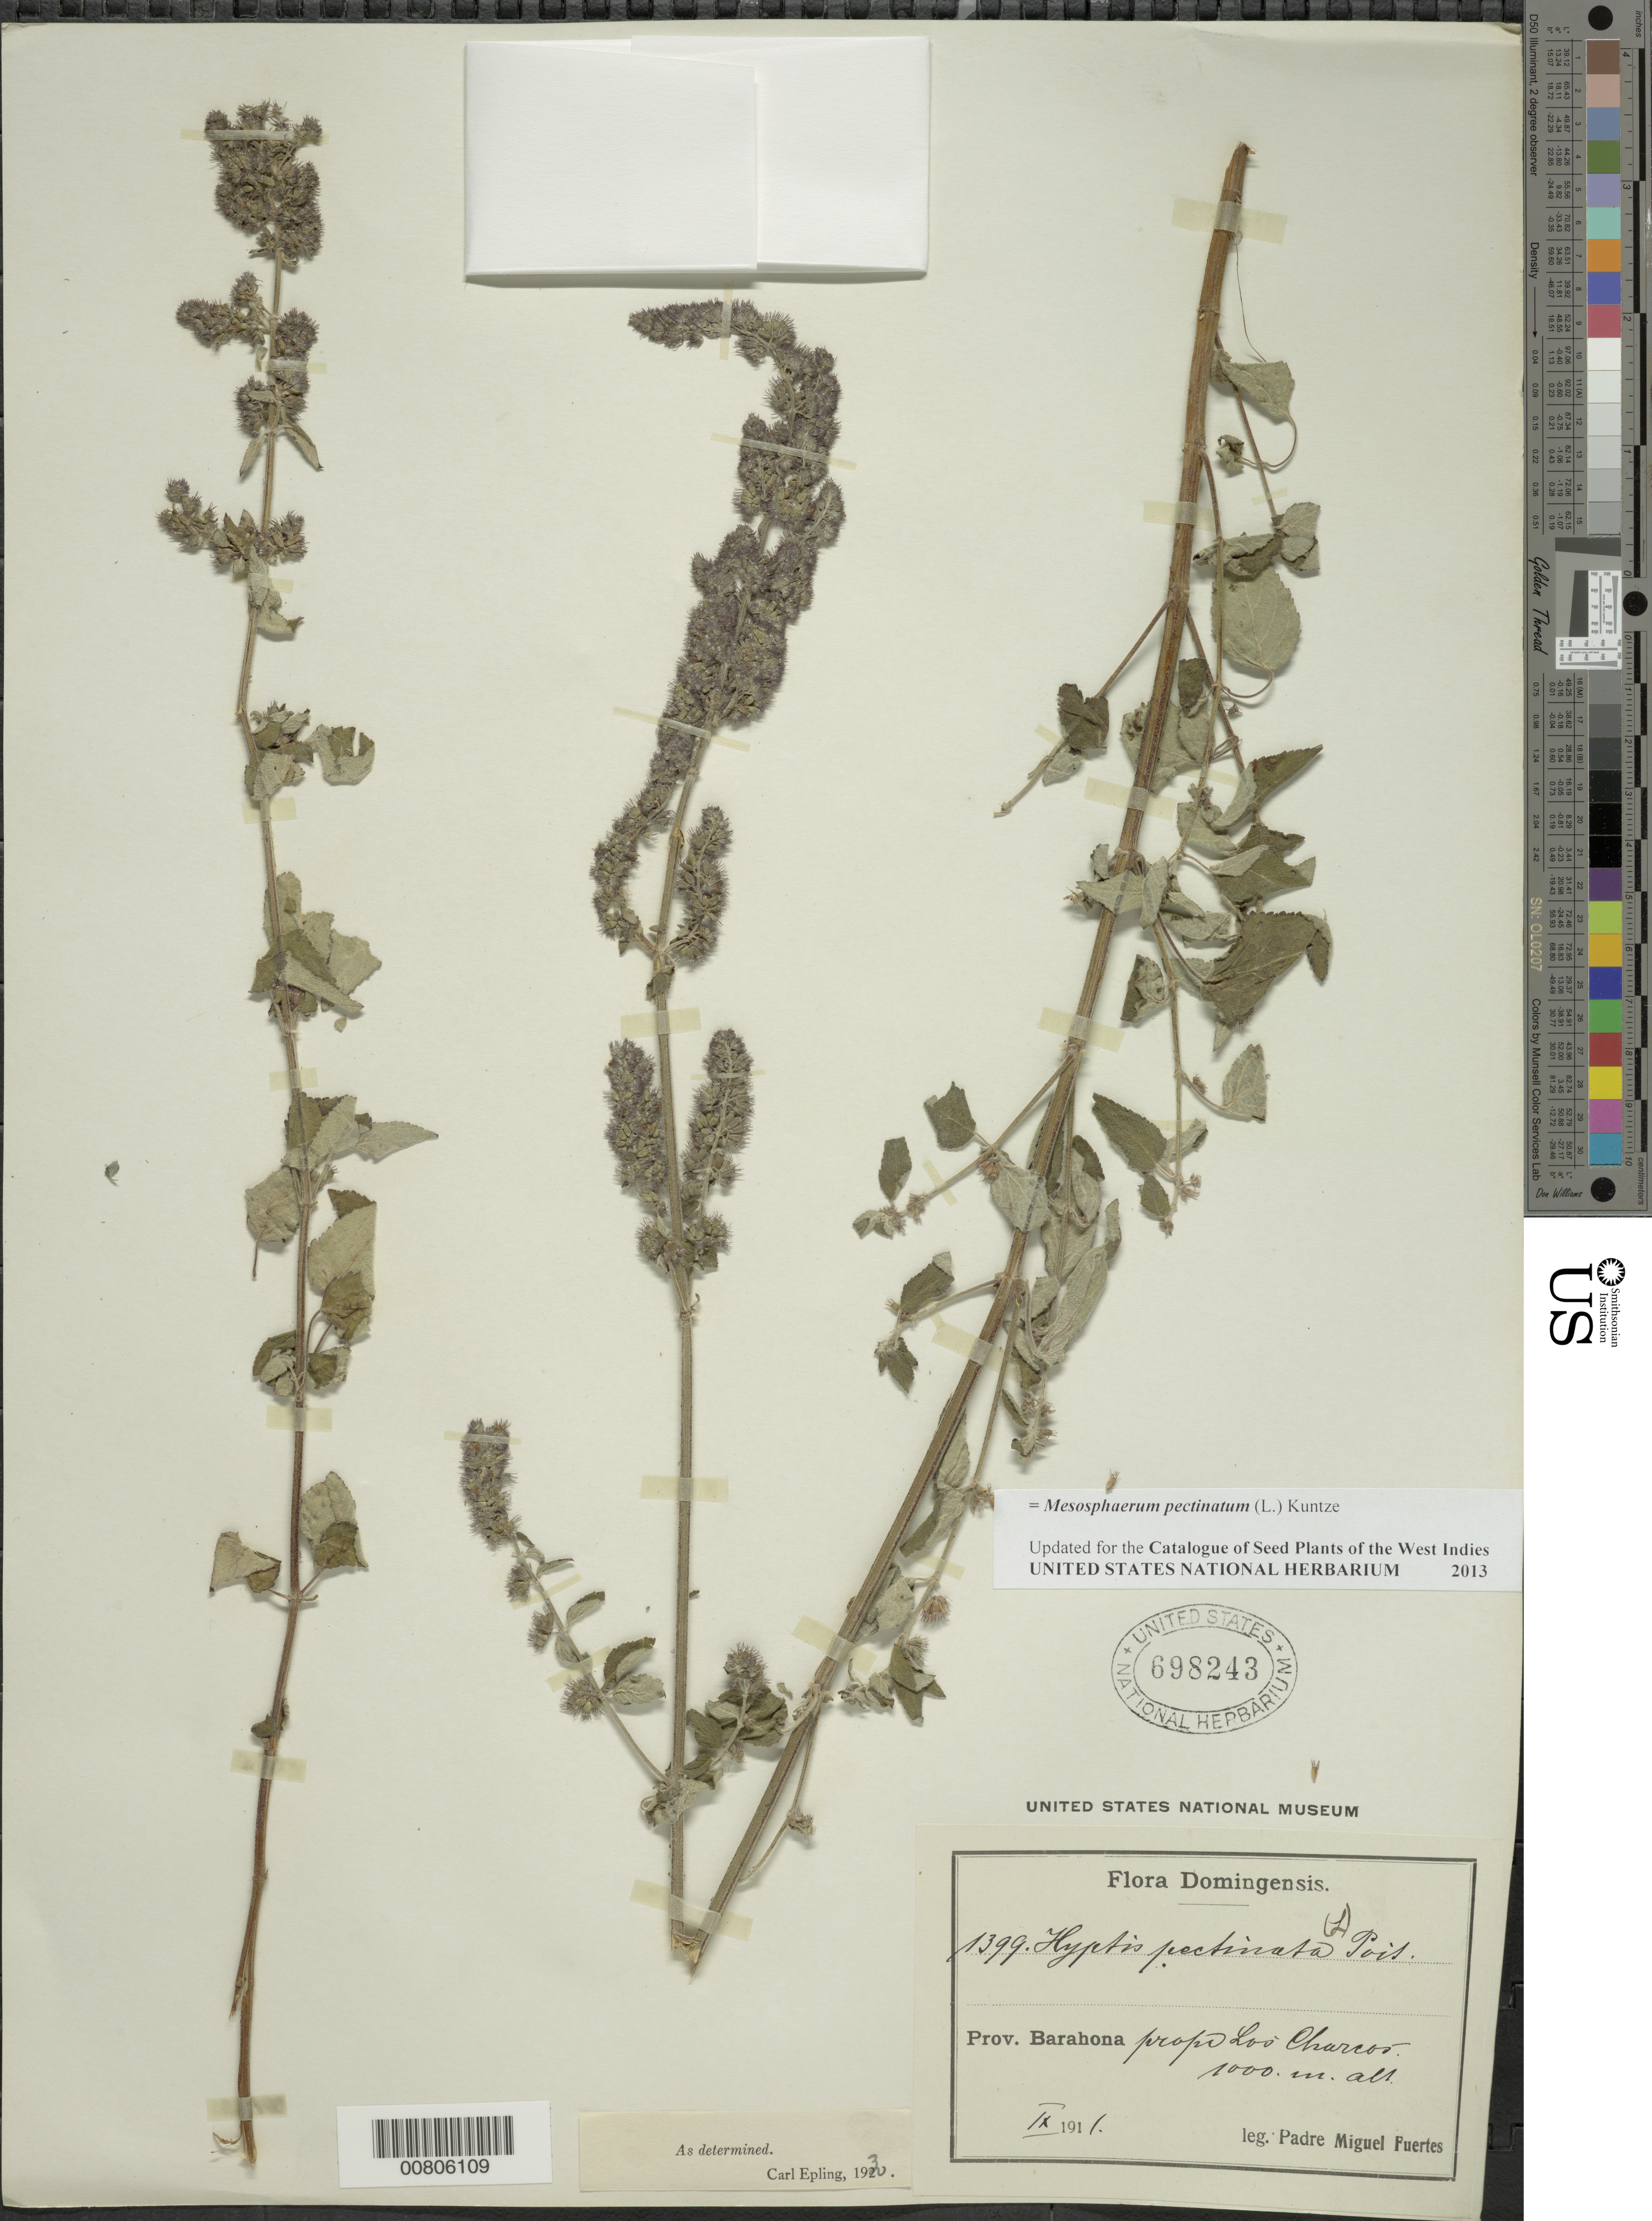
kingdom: Plantae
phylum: Tracheophyta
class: Magnoliopsida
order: Lamiales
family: Lamiaceae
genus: Mesosphaerum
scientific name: Mesosphaerum pectinatum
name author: (L.) Kuntze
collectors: M. D. Fuertes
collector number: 1399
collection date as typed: Sep 1911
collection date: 1911-09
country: Dominican Republic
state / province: Barahona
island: Hispaniola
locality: Los Charcos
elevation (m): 1000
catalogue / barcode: US 698243